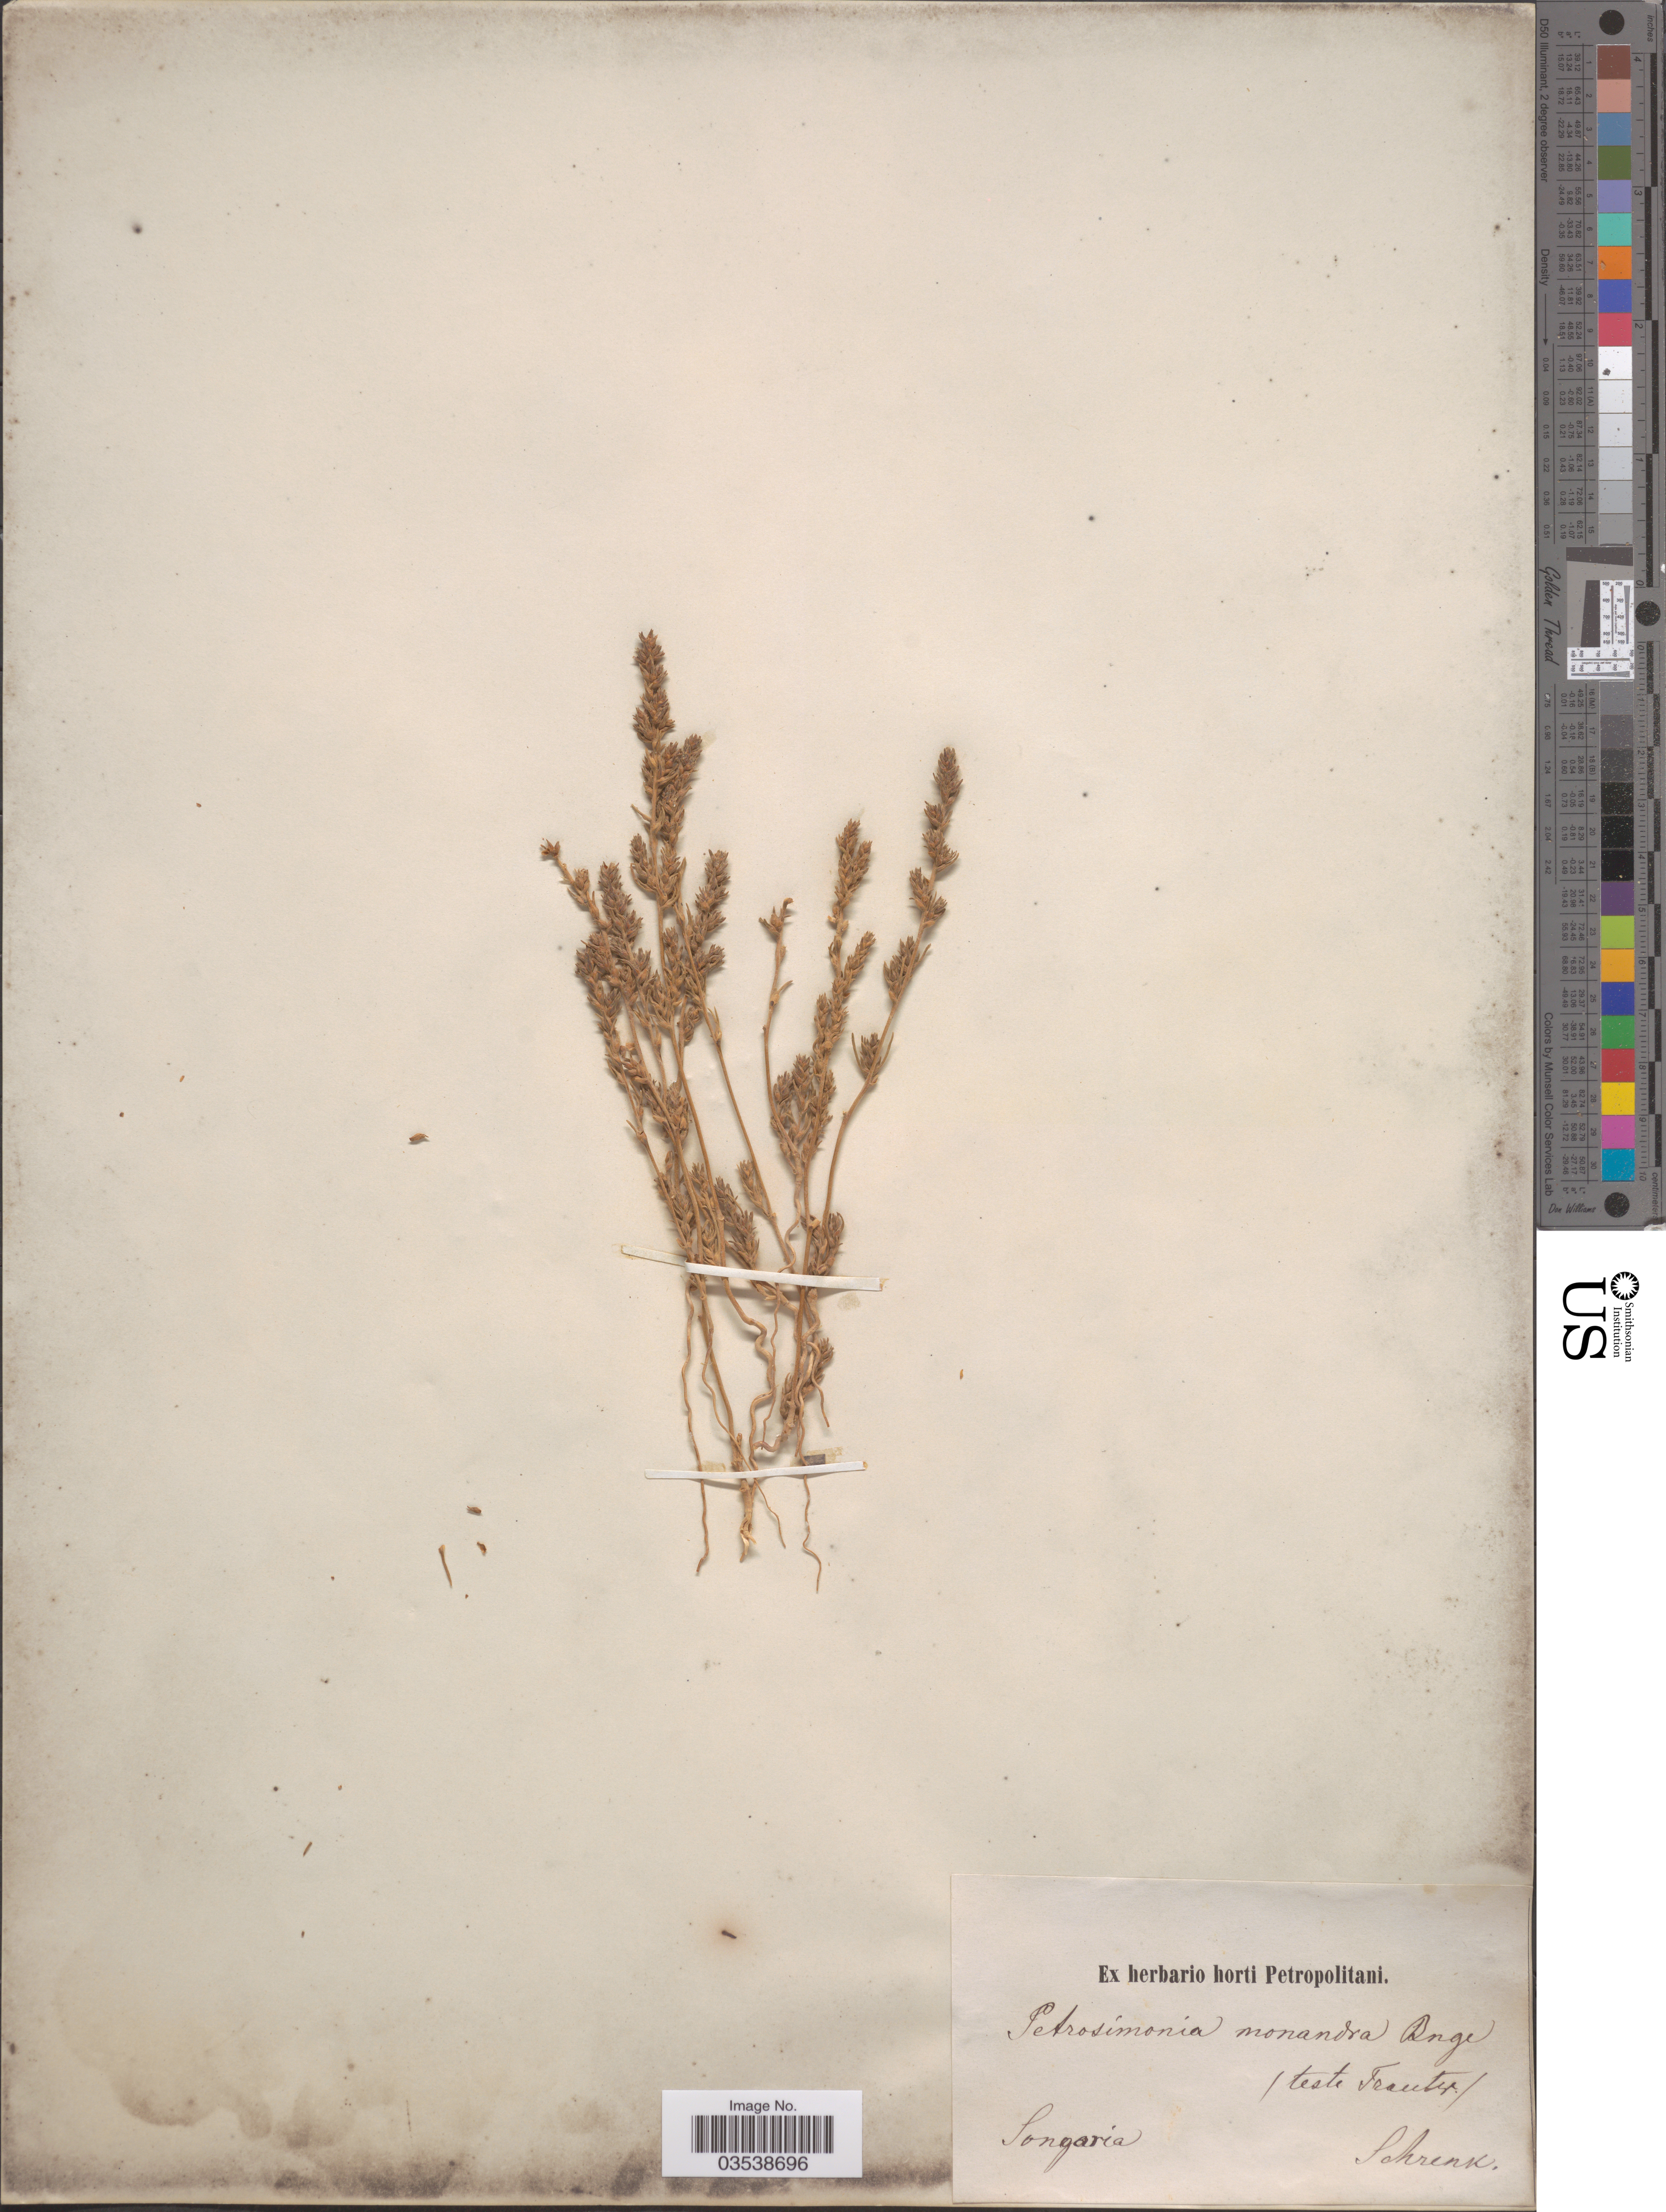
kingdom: Plantae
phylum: Tracheophyta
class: Magnoliopsida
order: Caryophyllales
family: Amaranthaceae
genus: Petrosimonia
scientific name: Petrosimonia monandra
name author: Bunge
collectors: A.G. Schrenk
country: Kazakhstan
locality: Songaria.